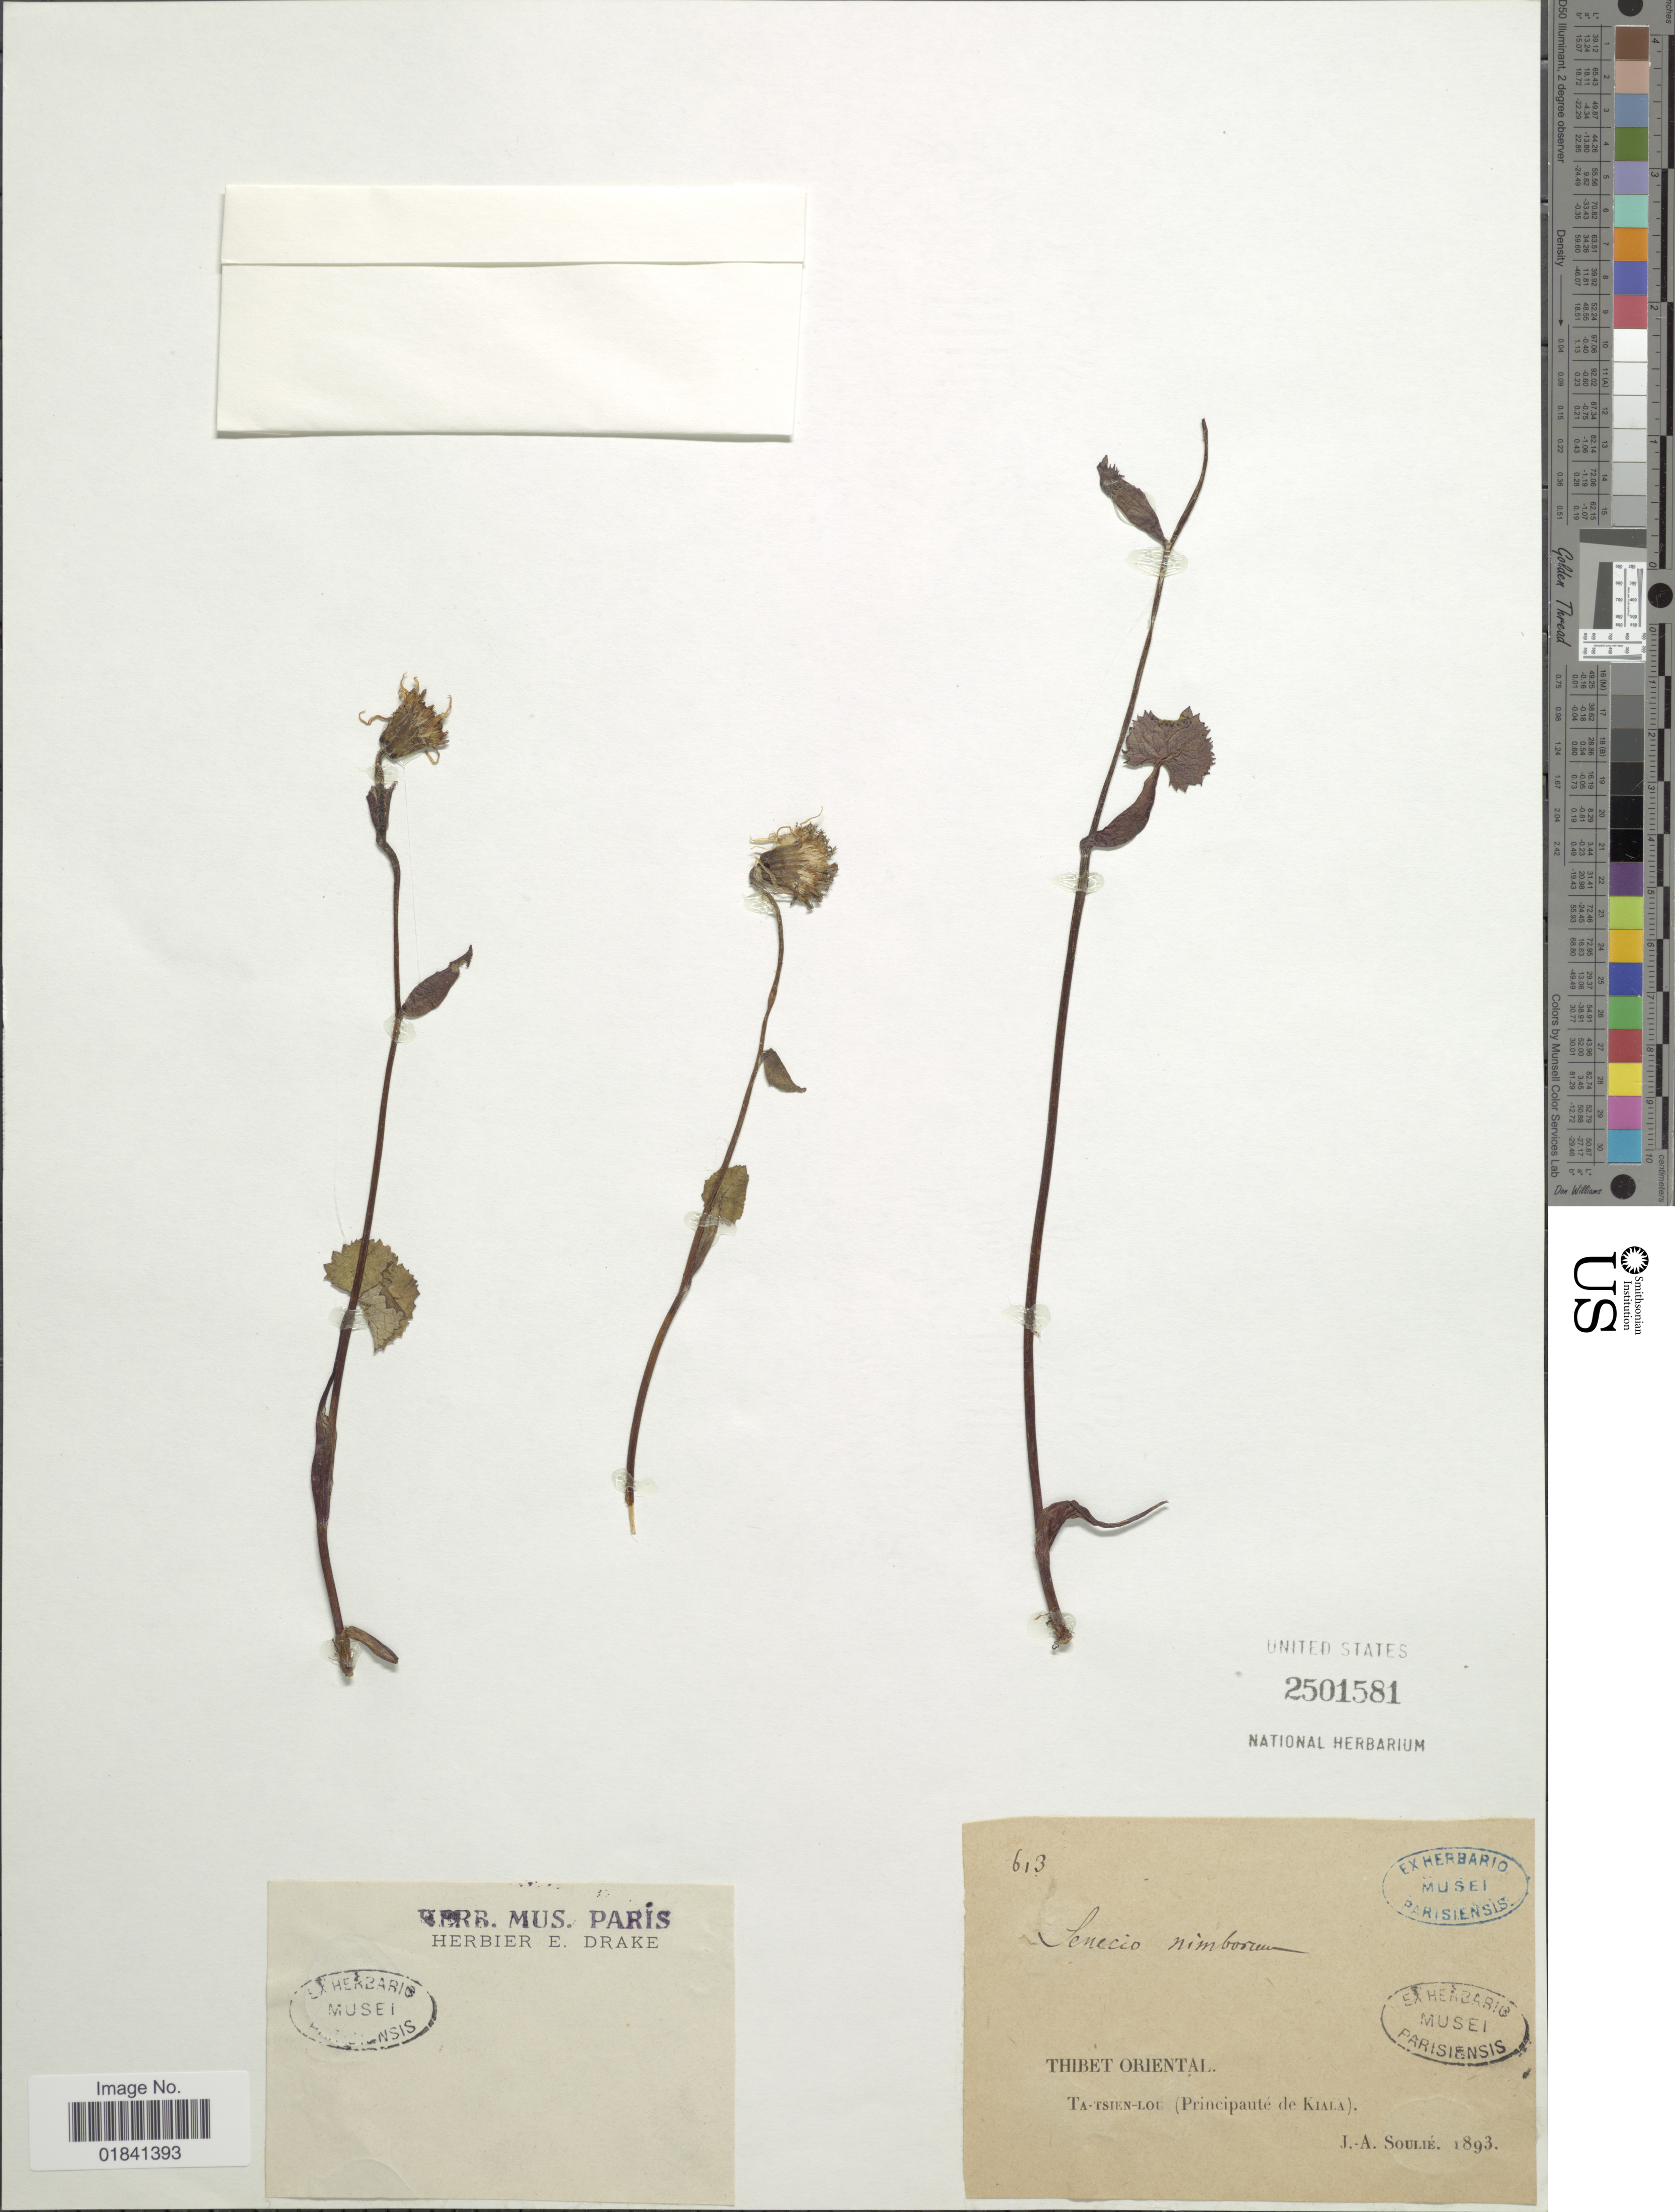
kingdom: Plantae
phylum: Tracheophyta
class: Magnoliopsida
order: Asterales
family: Asteraceae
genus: Senecio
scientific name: Senecio nimborum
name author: Franch.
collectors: J. Soulie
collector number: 613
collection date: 1893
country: China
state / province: Xizang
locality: Thibet Oriental, Ta-Tsien-Loi (Principaute de Kiala)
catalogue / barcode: US 2501581